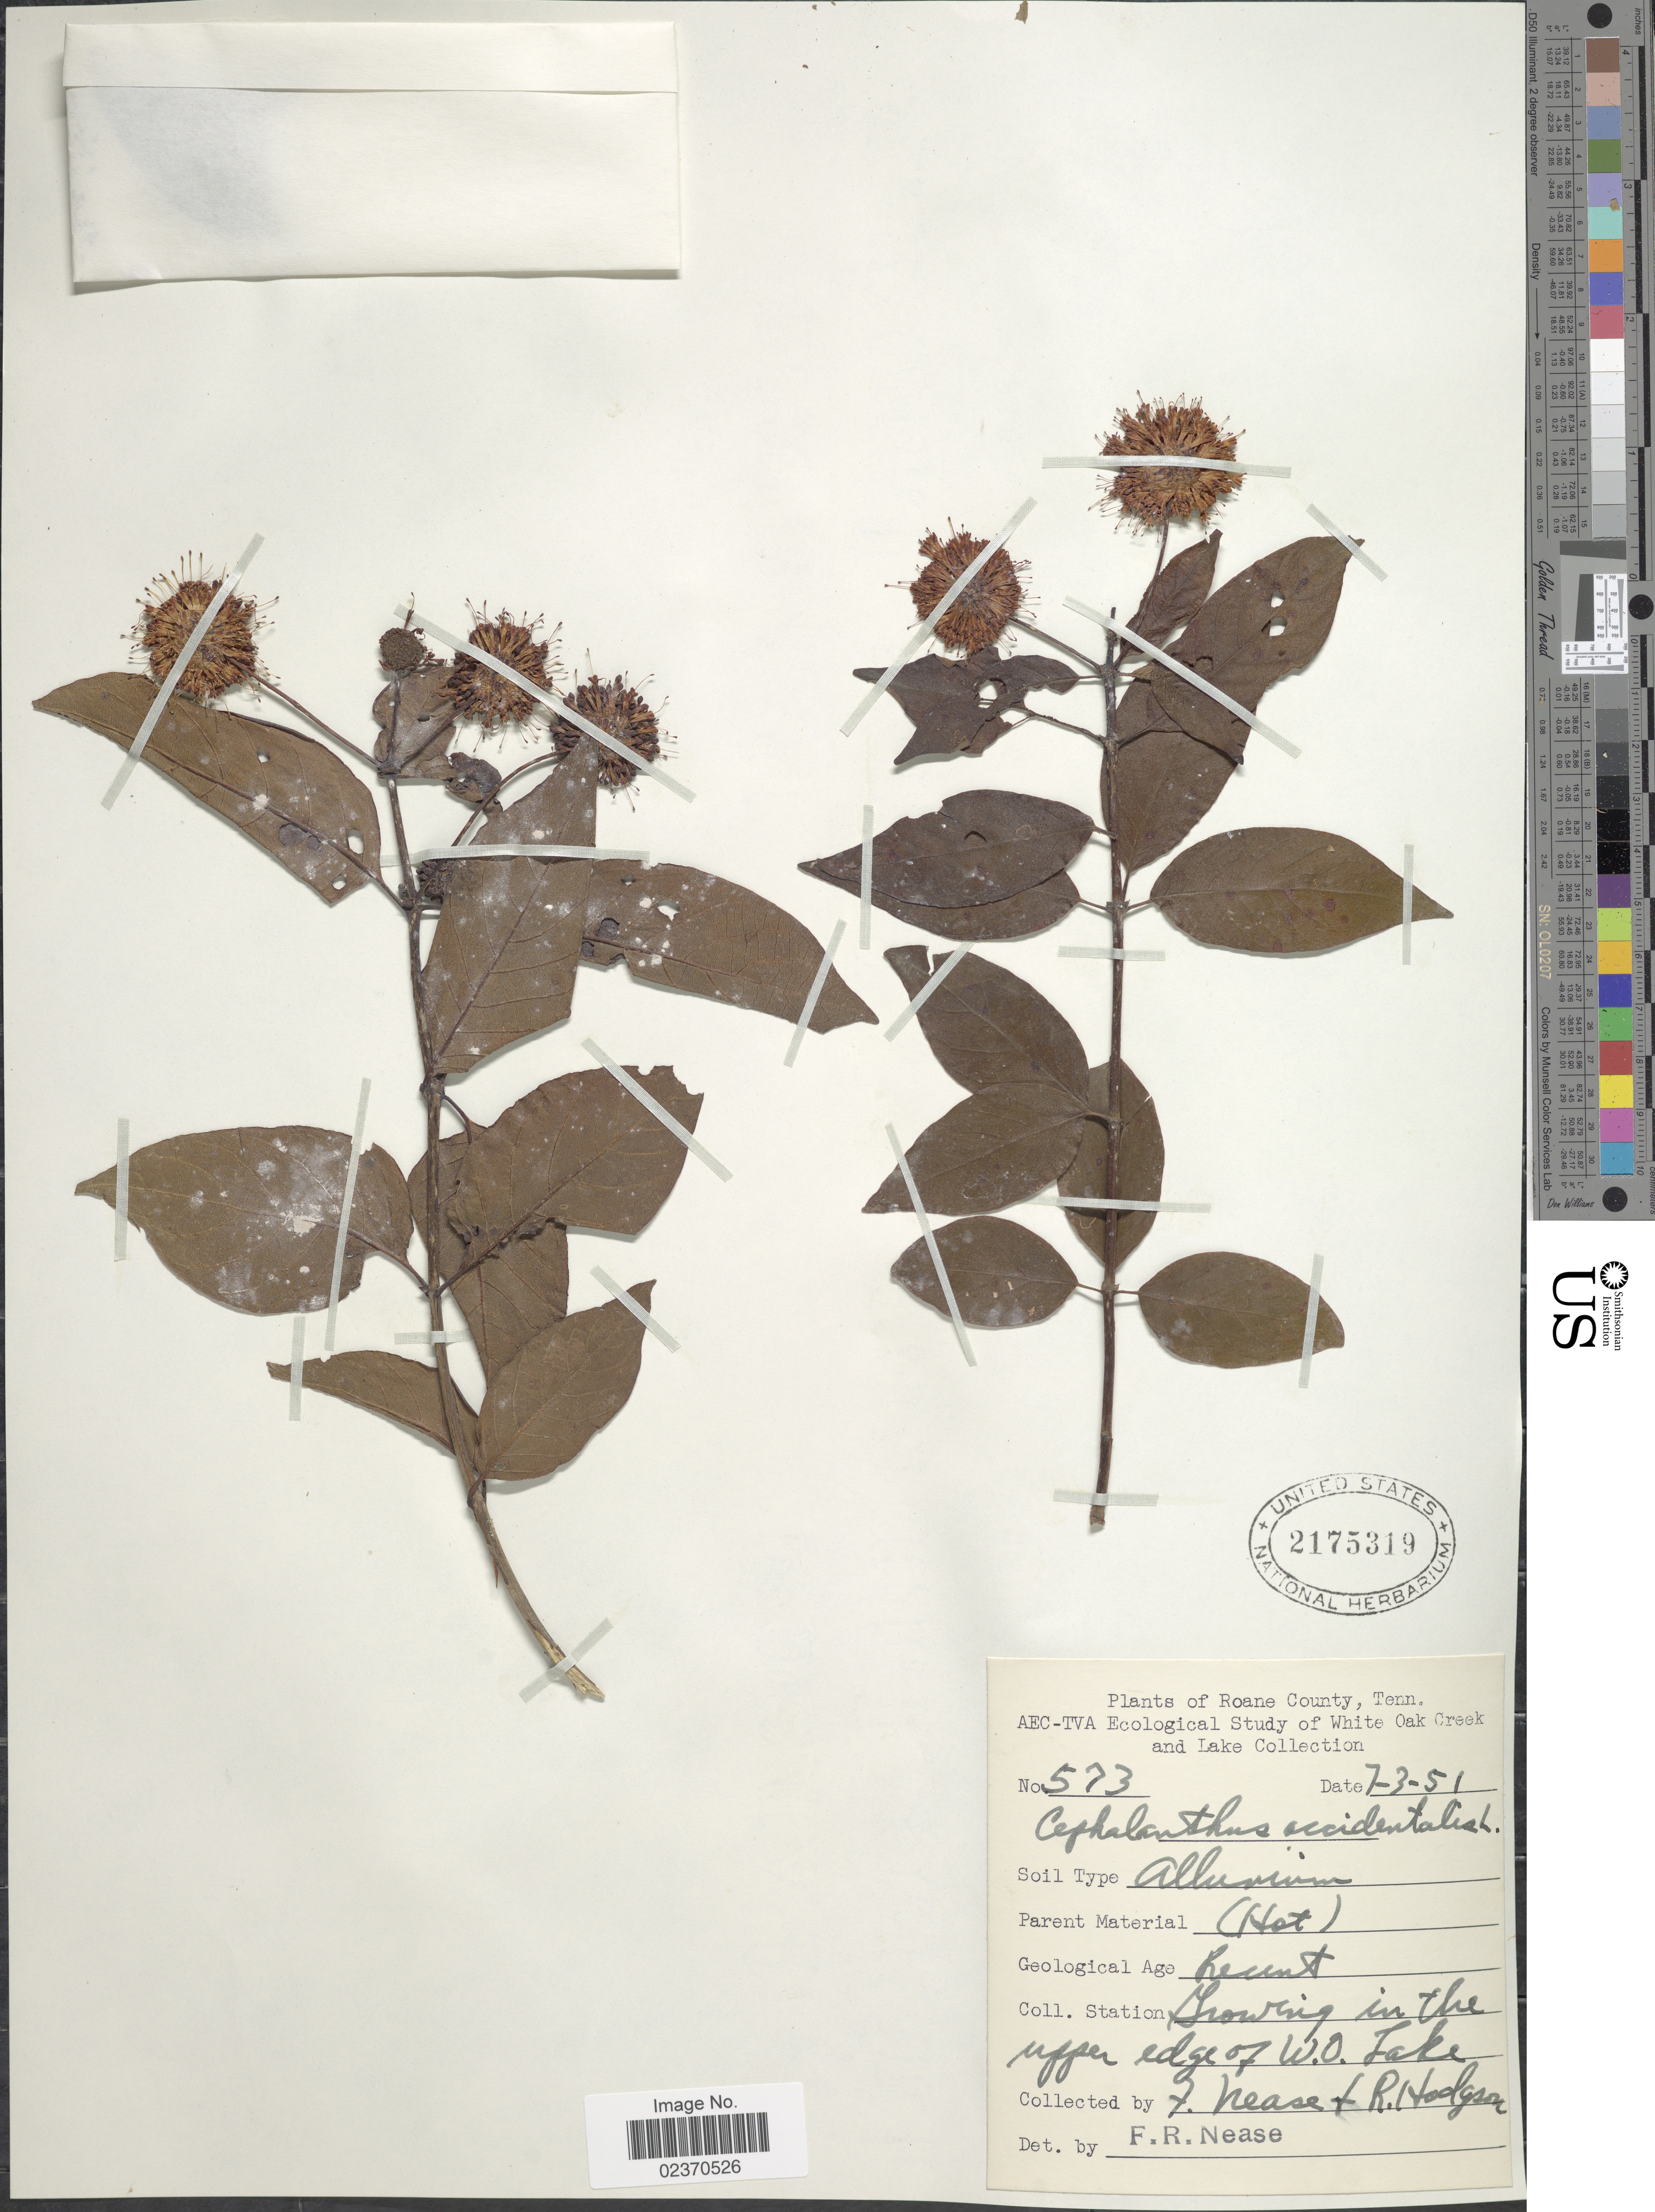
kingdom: Plantae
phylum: Tracheophyta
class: Magnoliopsida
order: Gentianales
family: Rubiaceae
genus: Cephalanthus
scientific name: Cephalanthus occidentalis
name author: L.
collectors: F. Nease & R. Hodgson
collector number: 573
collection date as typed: Transcribed d/m/y: 3/7/51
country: United States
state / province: Tennessee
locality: Roane County. In the upper edge of W. O. Lake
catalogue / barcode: US 2175319